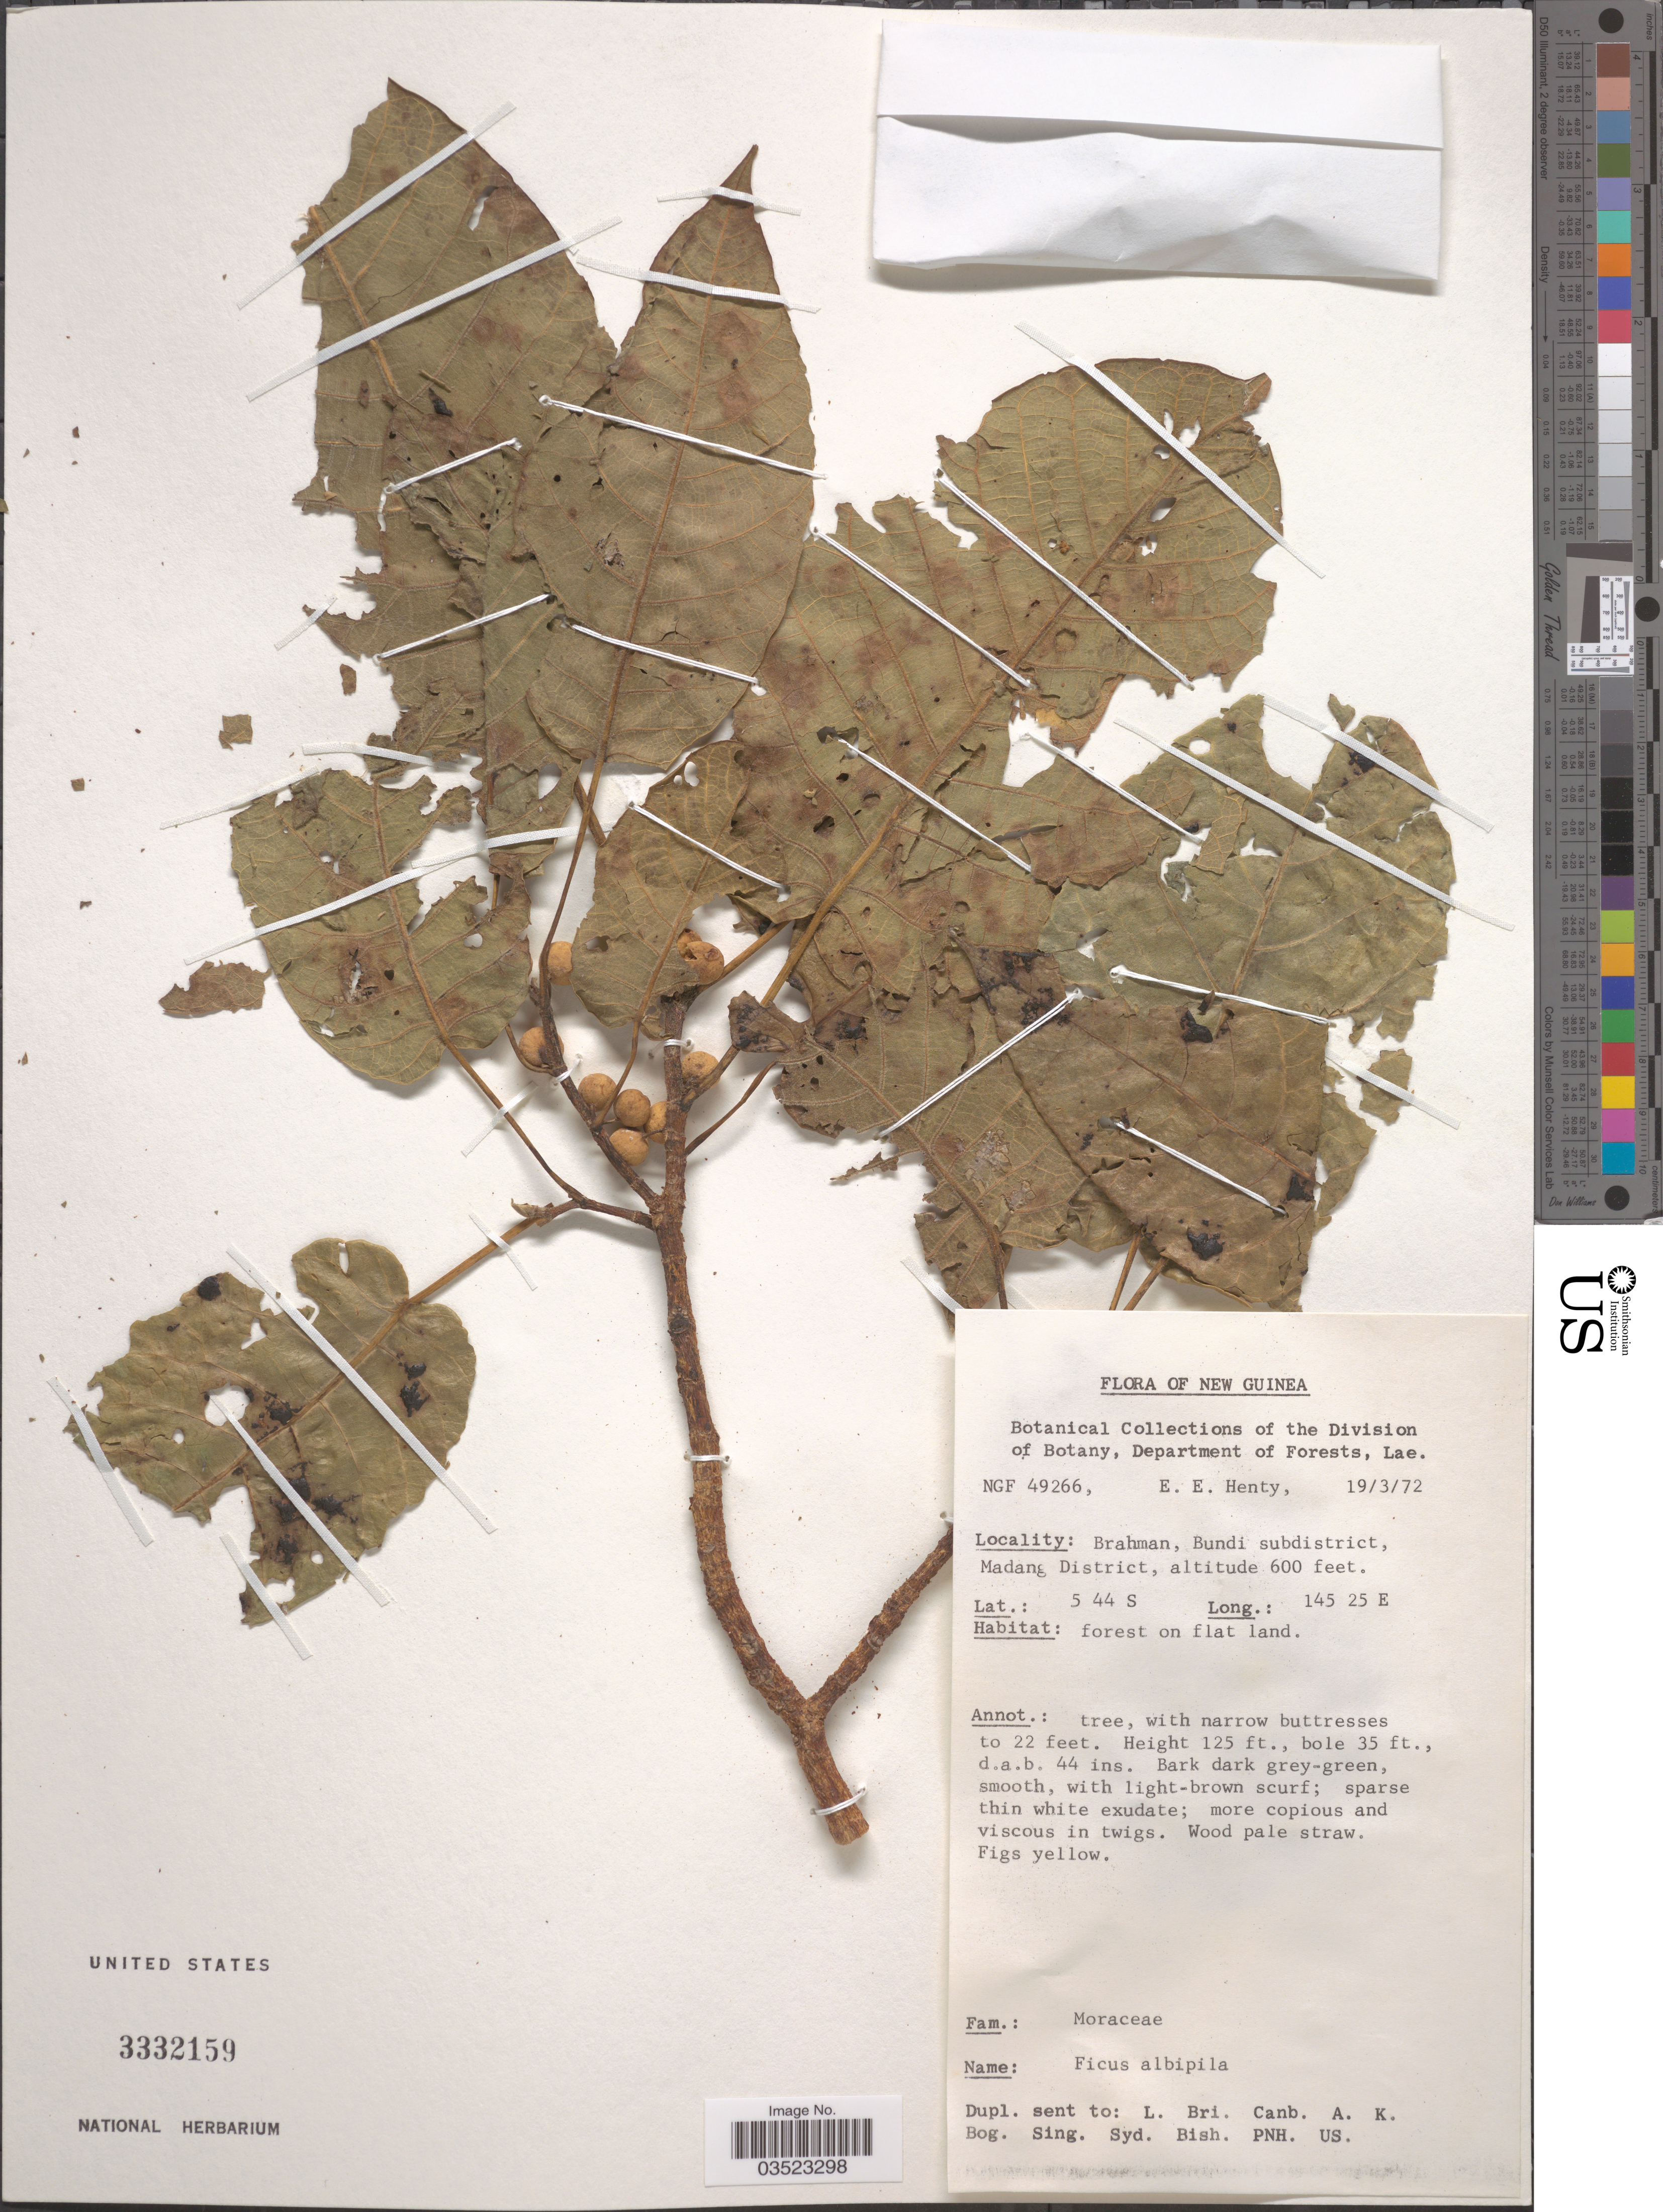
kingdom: Plantae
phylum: Tracheophyta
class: Magnoliopsida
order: Rosales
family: Moraceae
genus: Ficus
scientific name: Ficus albipila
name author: (Miq.) King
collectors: E. Henty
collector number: NGF49266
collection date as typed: Transcribed d/m/y: 19/3/72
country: Papua New Guinea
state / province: Madang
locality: New Guinea. Brahman, Bundi subdistrict, Madang District.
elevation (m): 183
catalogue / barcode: US 3332159